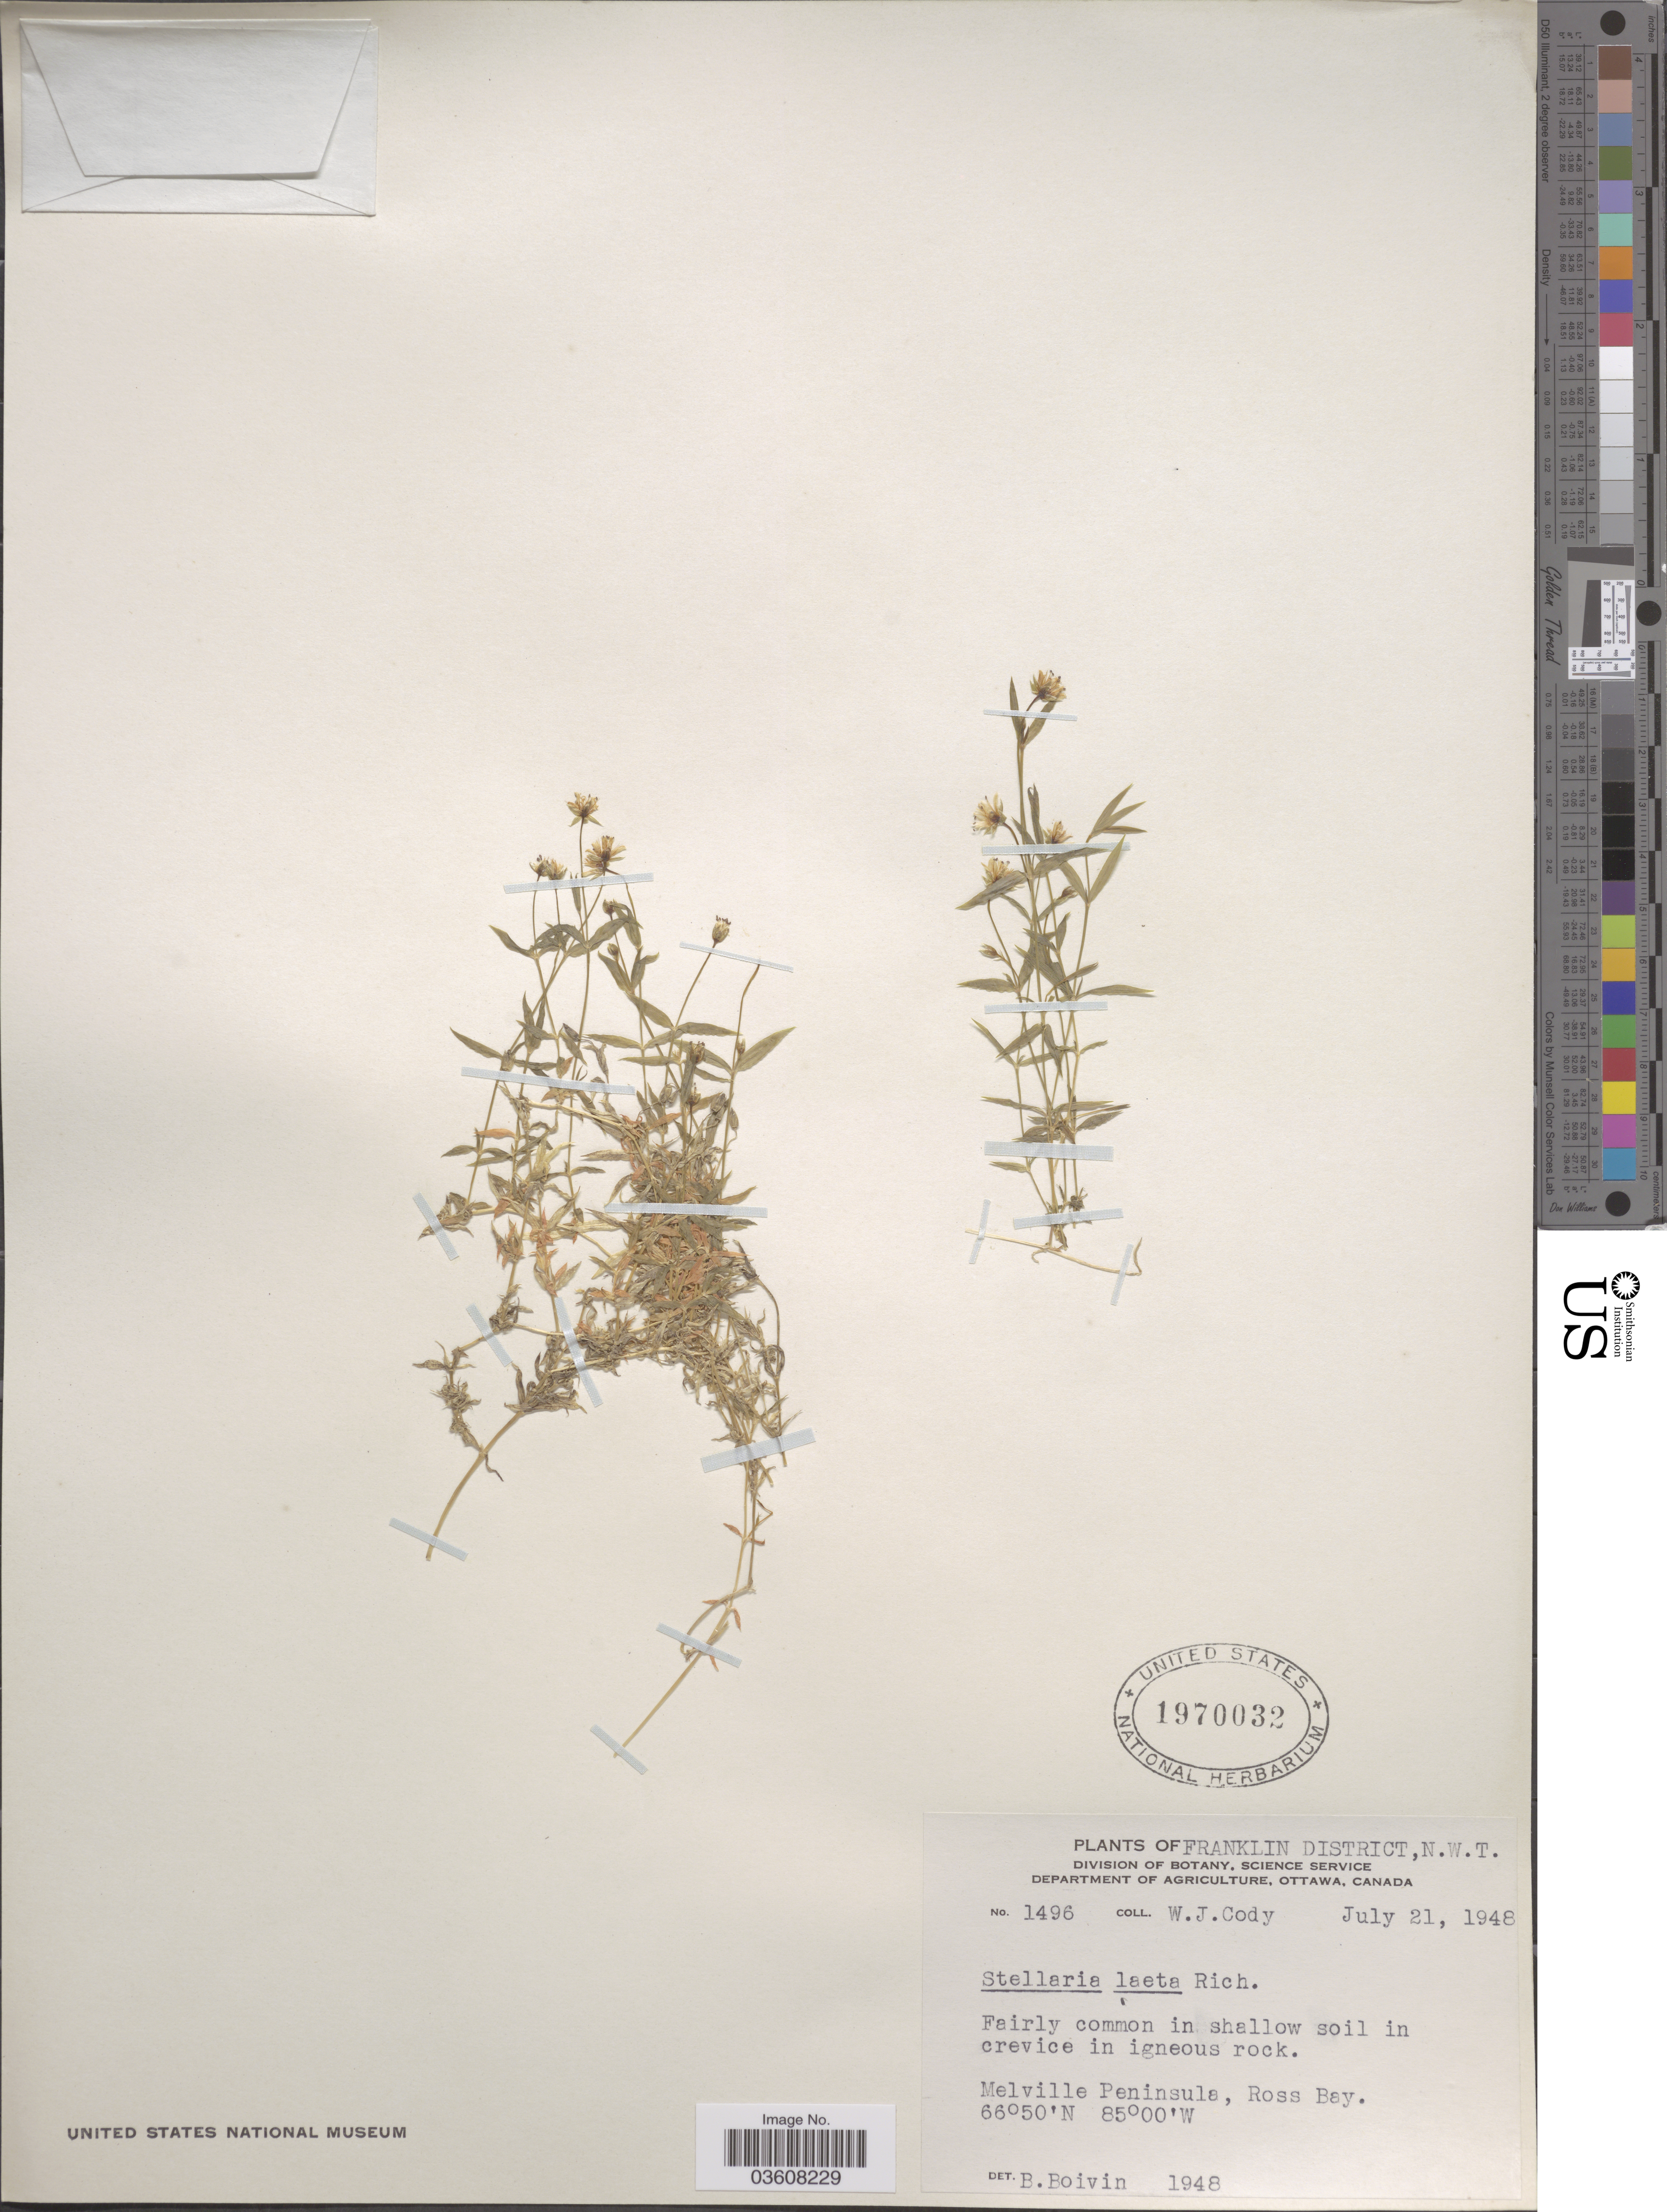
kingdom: Plantae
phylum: Tracheophyta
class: Magnoliopsida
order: Caryophyllales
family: Caryophyllaceae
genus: Stellaria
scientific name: Stellaria laeta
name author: Richards.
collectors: W. Cody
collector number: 1496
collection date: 1948-07-21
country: Canada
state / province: Northwest Territories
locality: Franklin District, N.W.T. Melville Peninsula, Ross Bay.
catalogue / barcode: US 1970032